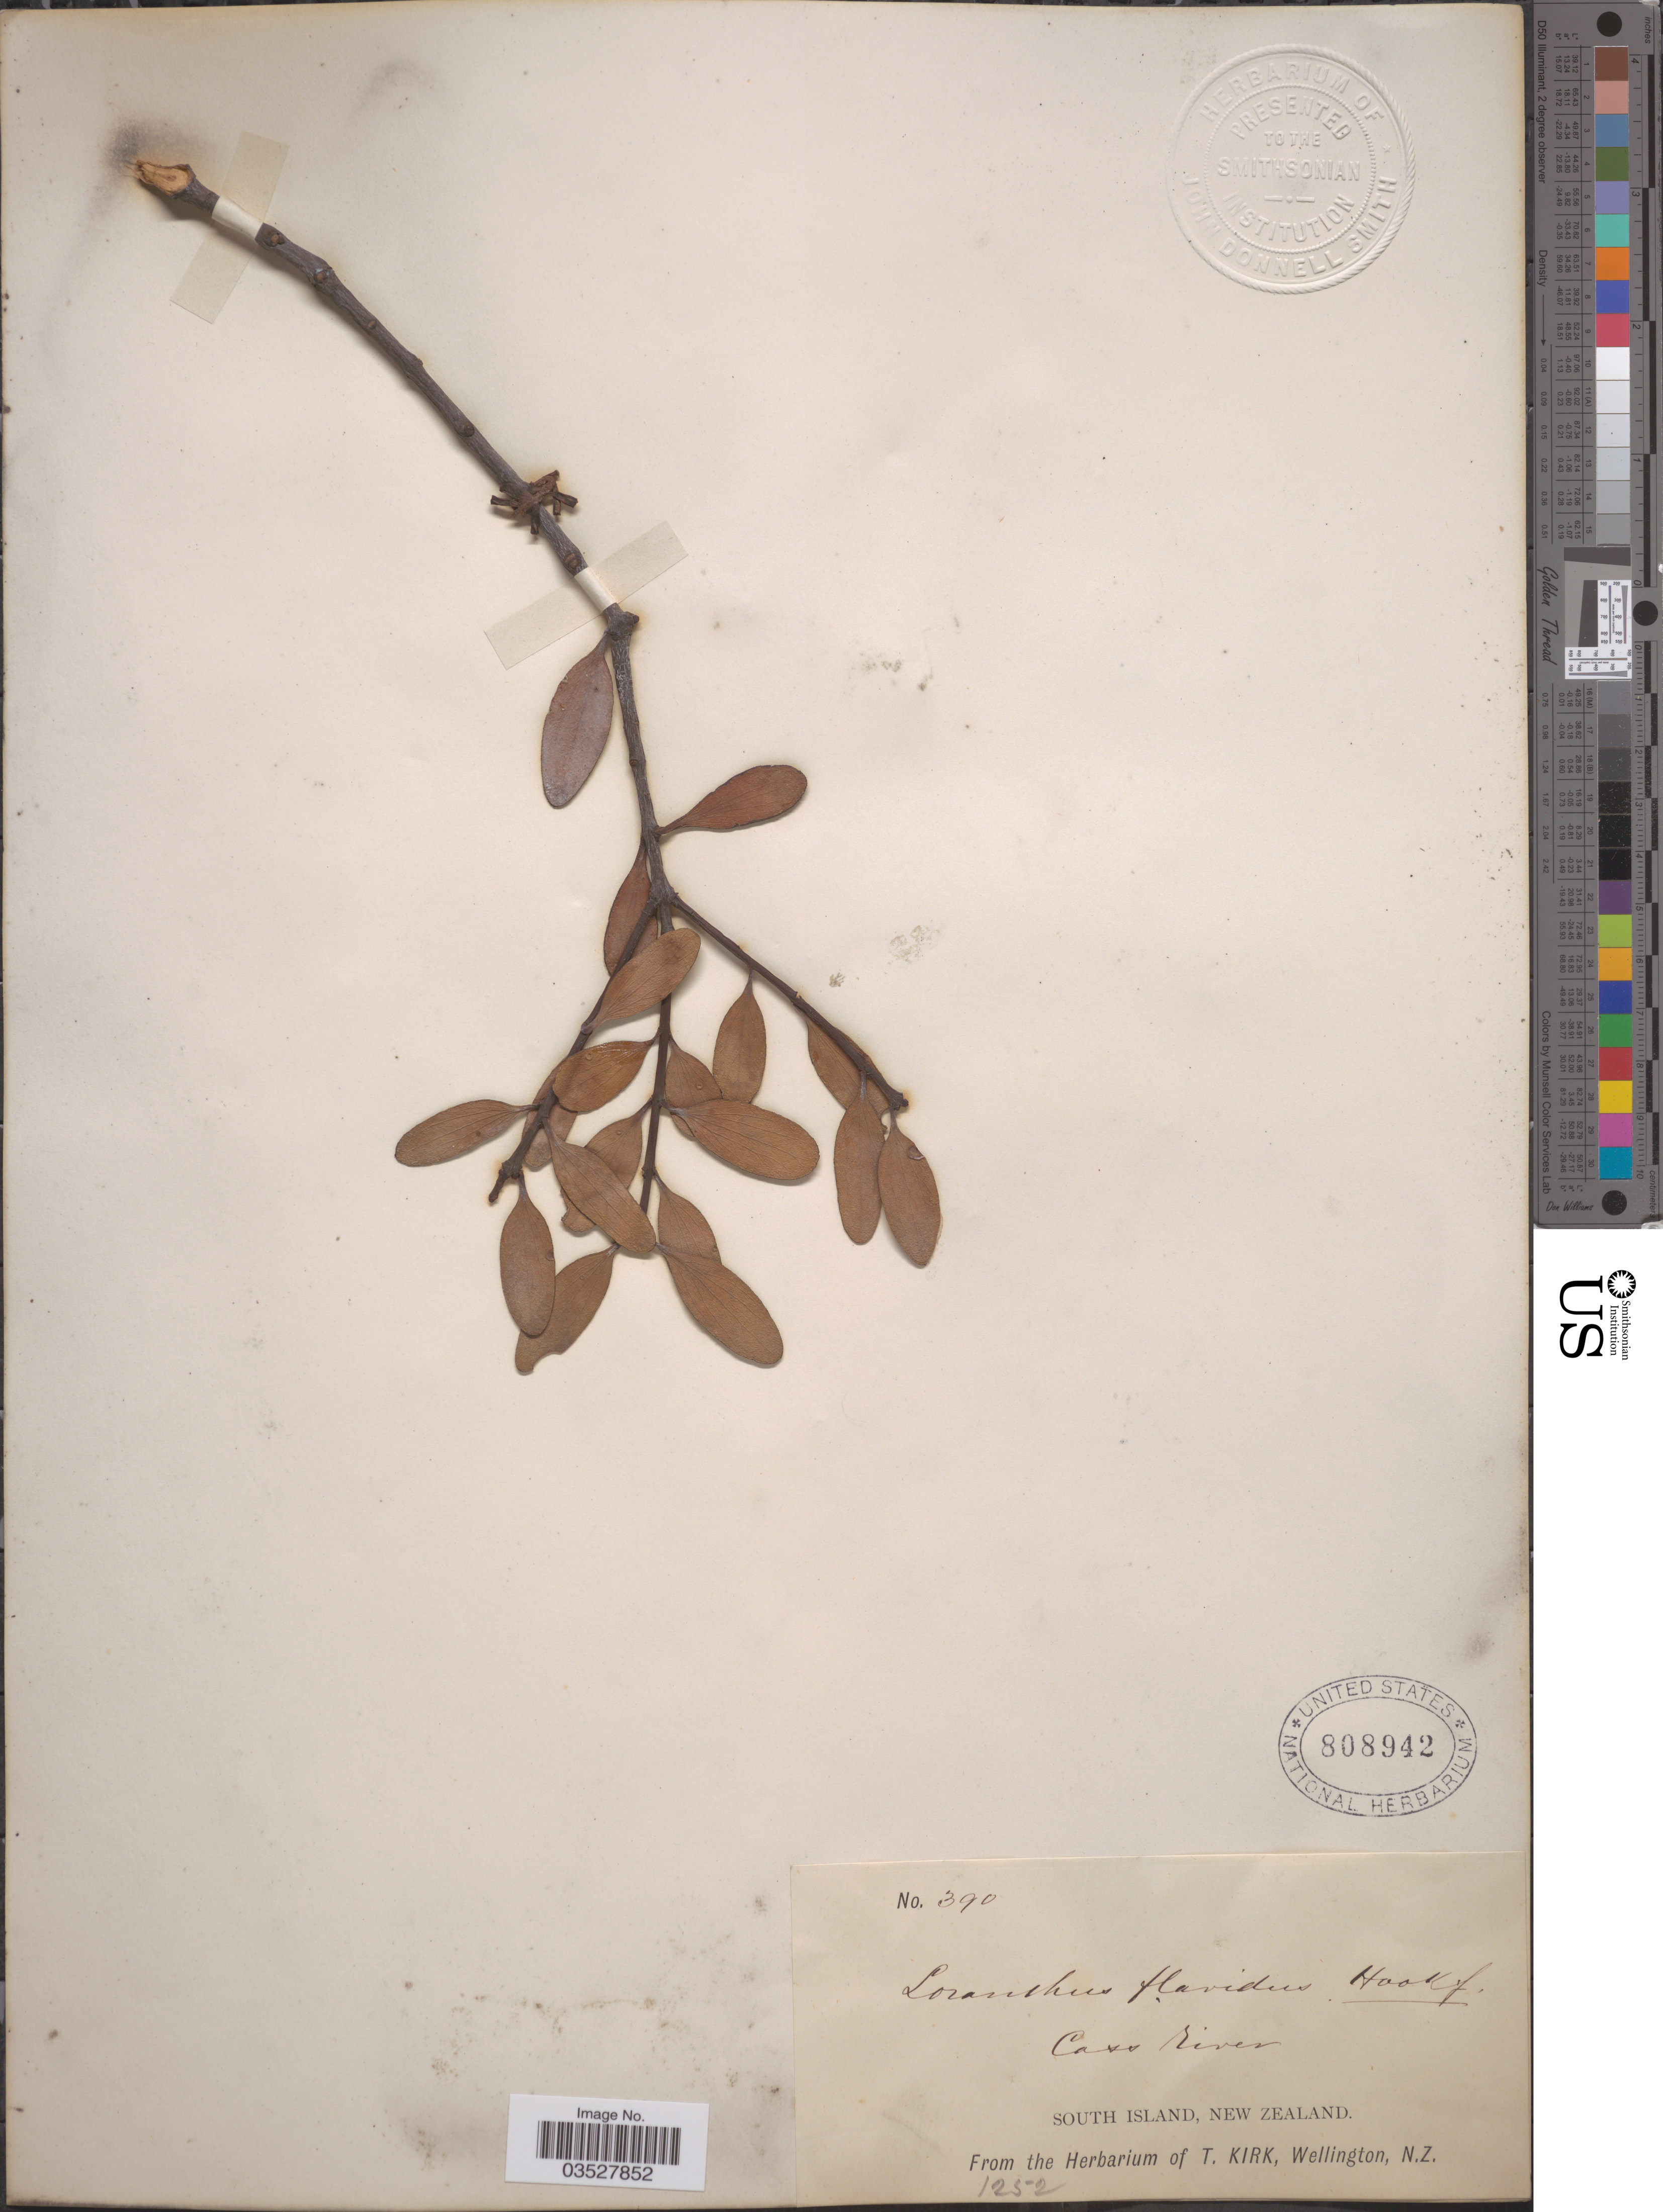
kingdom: Plantae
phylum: Tracheophyta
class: Magnoliopsida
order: Santalales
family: Loranthaceae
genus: Alepis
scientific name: Alepis flavida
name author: (Hook. f.) Tiegh.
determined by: Strong, Mark T., (BOT), Smithsonian Institution - National Museum of Natural History (UNITED STATES)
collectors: ex herb. T. Kirk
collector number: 390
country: New Zealand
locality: South Island. Cass River.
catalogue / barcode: US 808942